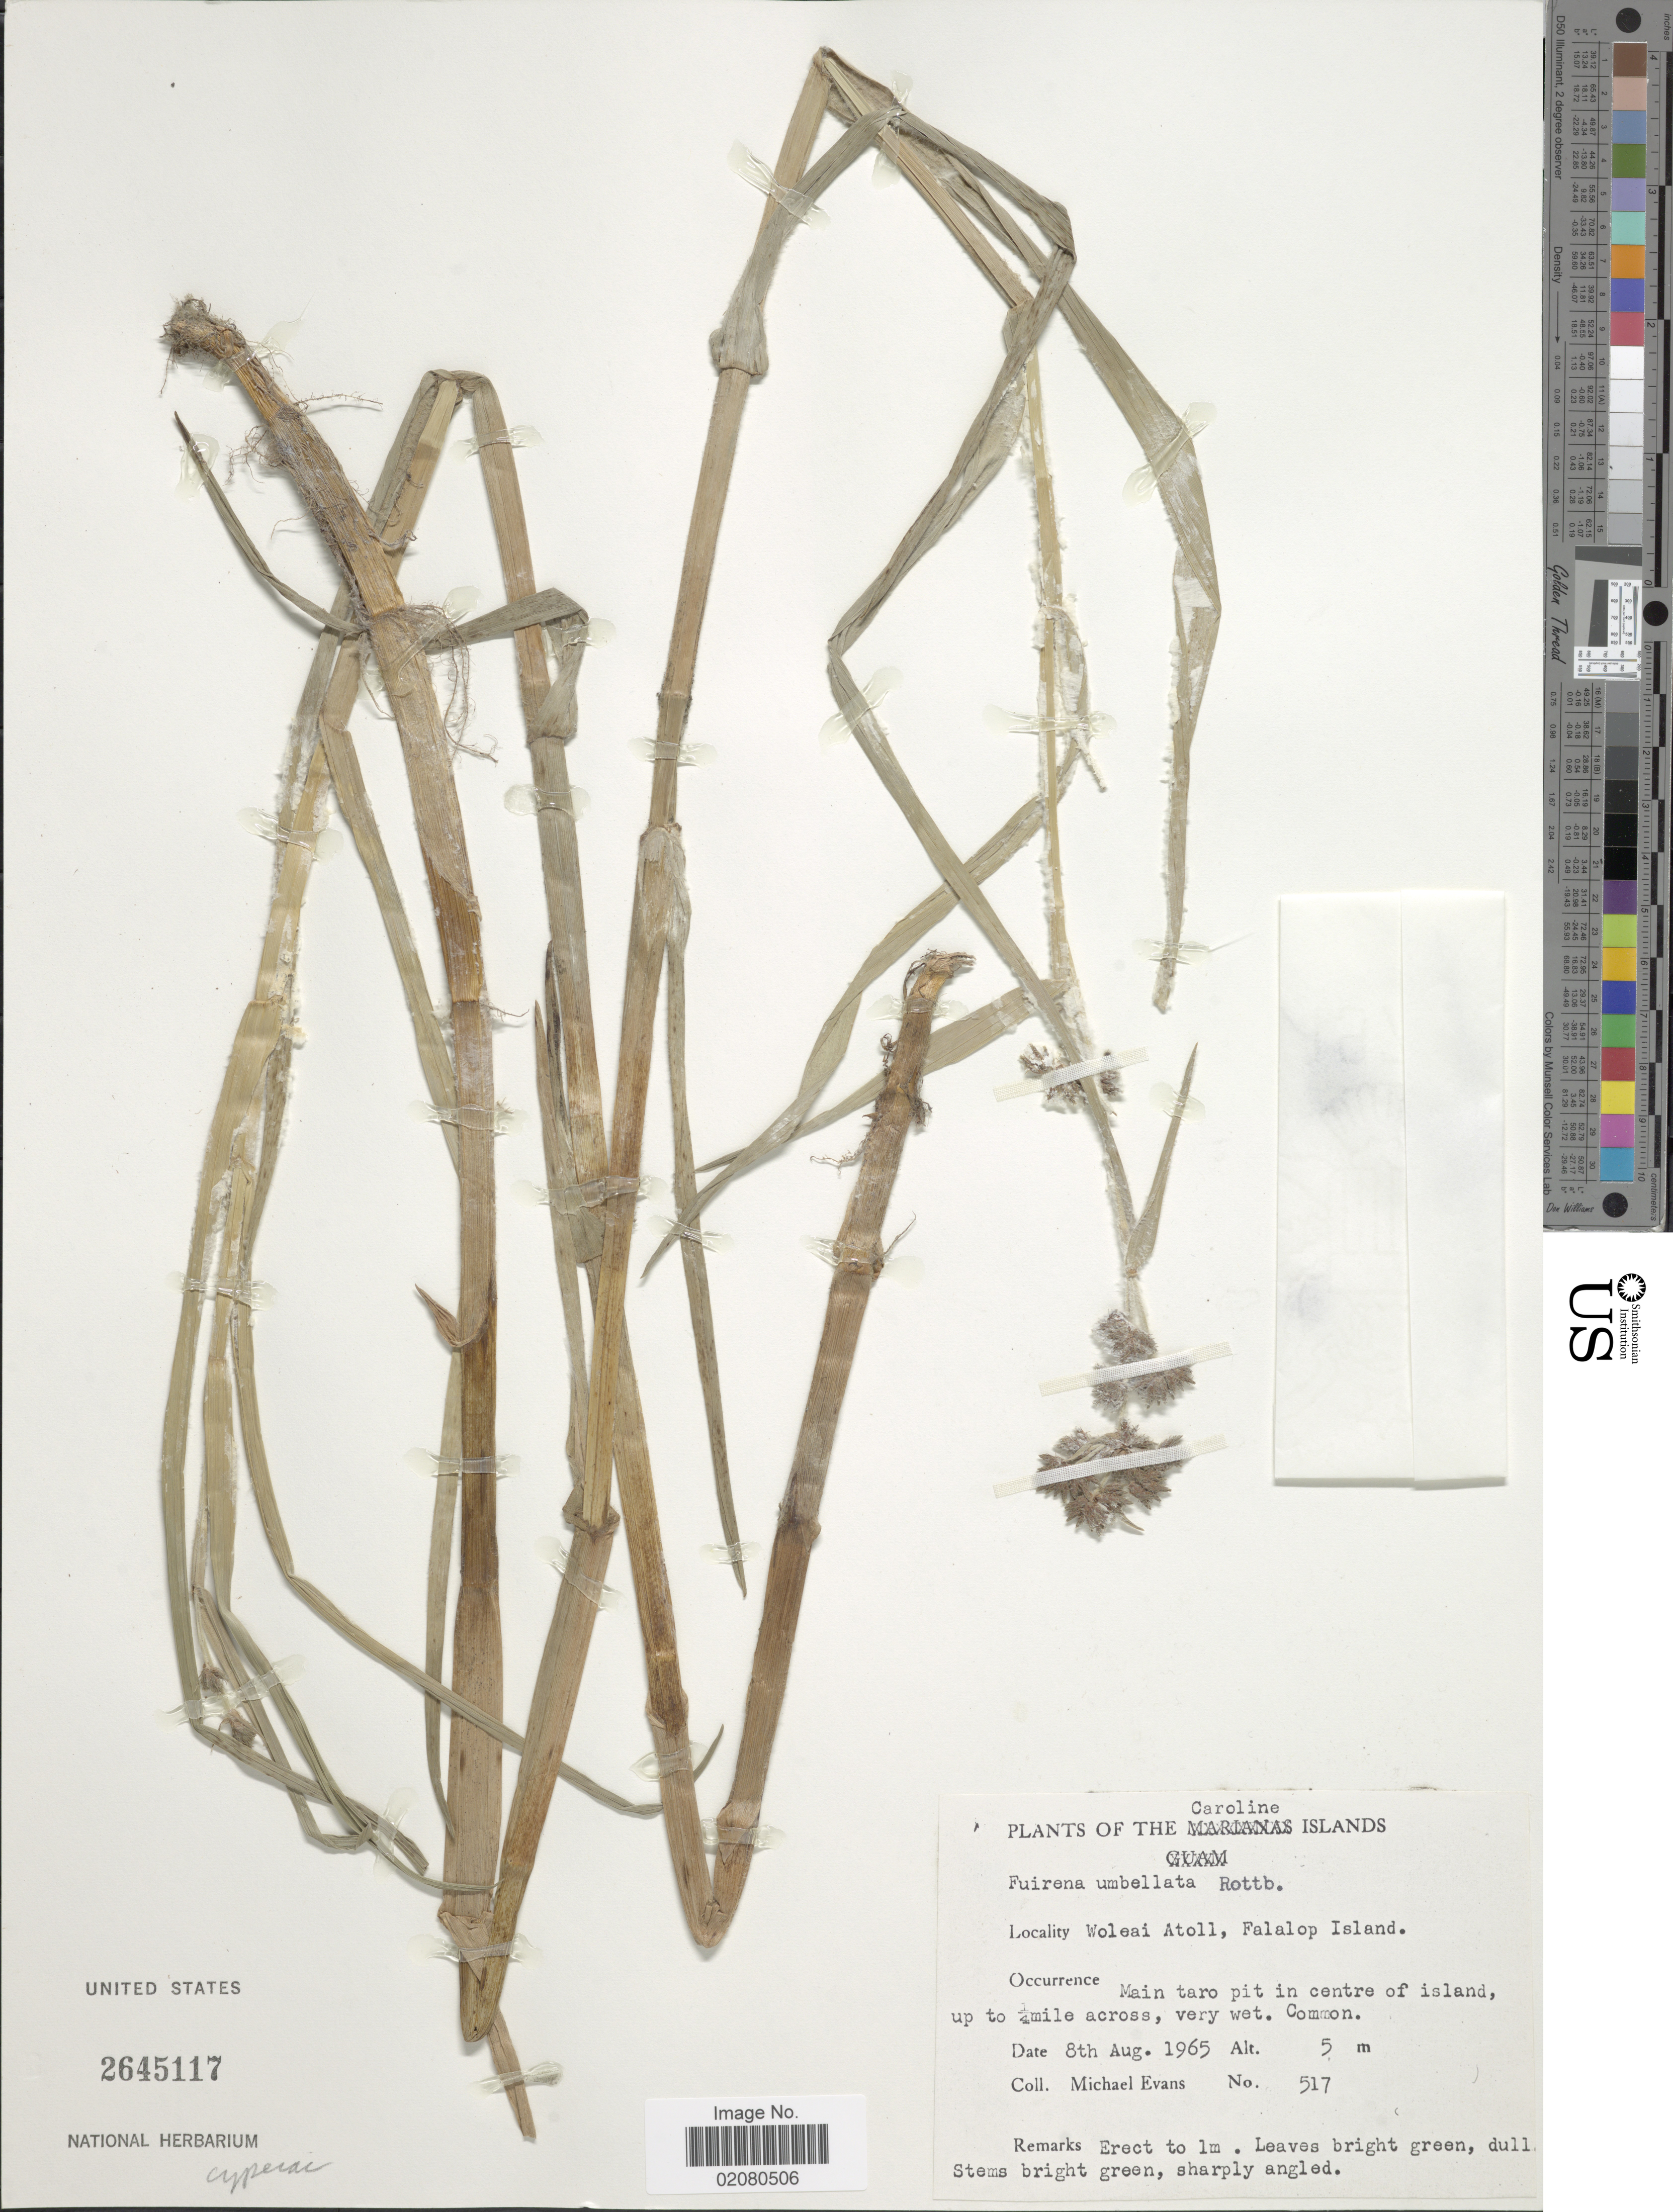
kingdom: Plantae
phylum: Tracheophyta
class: Liliopsida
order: Poales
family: Cyperaceae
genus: Fuirena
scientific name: Fuirena umbellata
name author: Rottb.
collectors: M. Evans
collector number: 517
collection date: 1965-08-08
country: Micronesia, Federated States of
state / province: Yap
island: Woleai Atoll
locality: The Caroline Islands, Woleai Atoll, Falalop Island, Main taro in centre of island, up to 1/4 mile across.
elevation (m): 5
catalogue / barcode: US 2645117